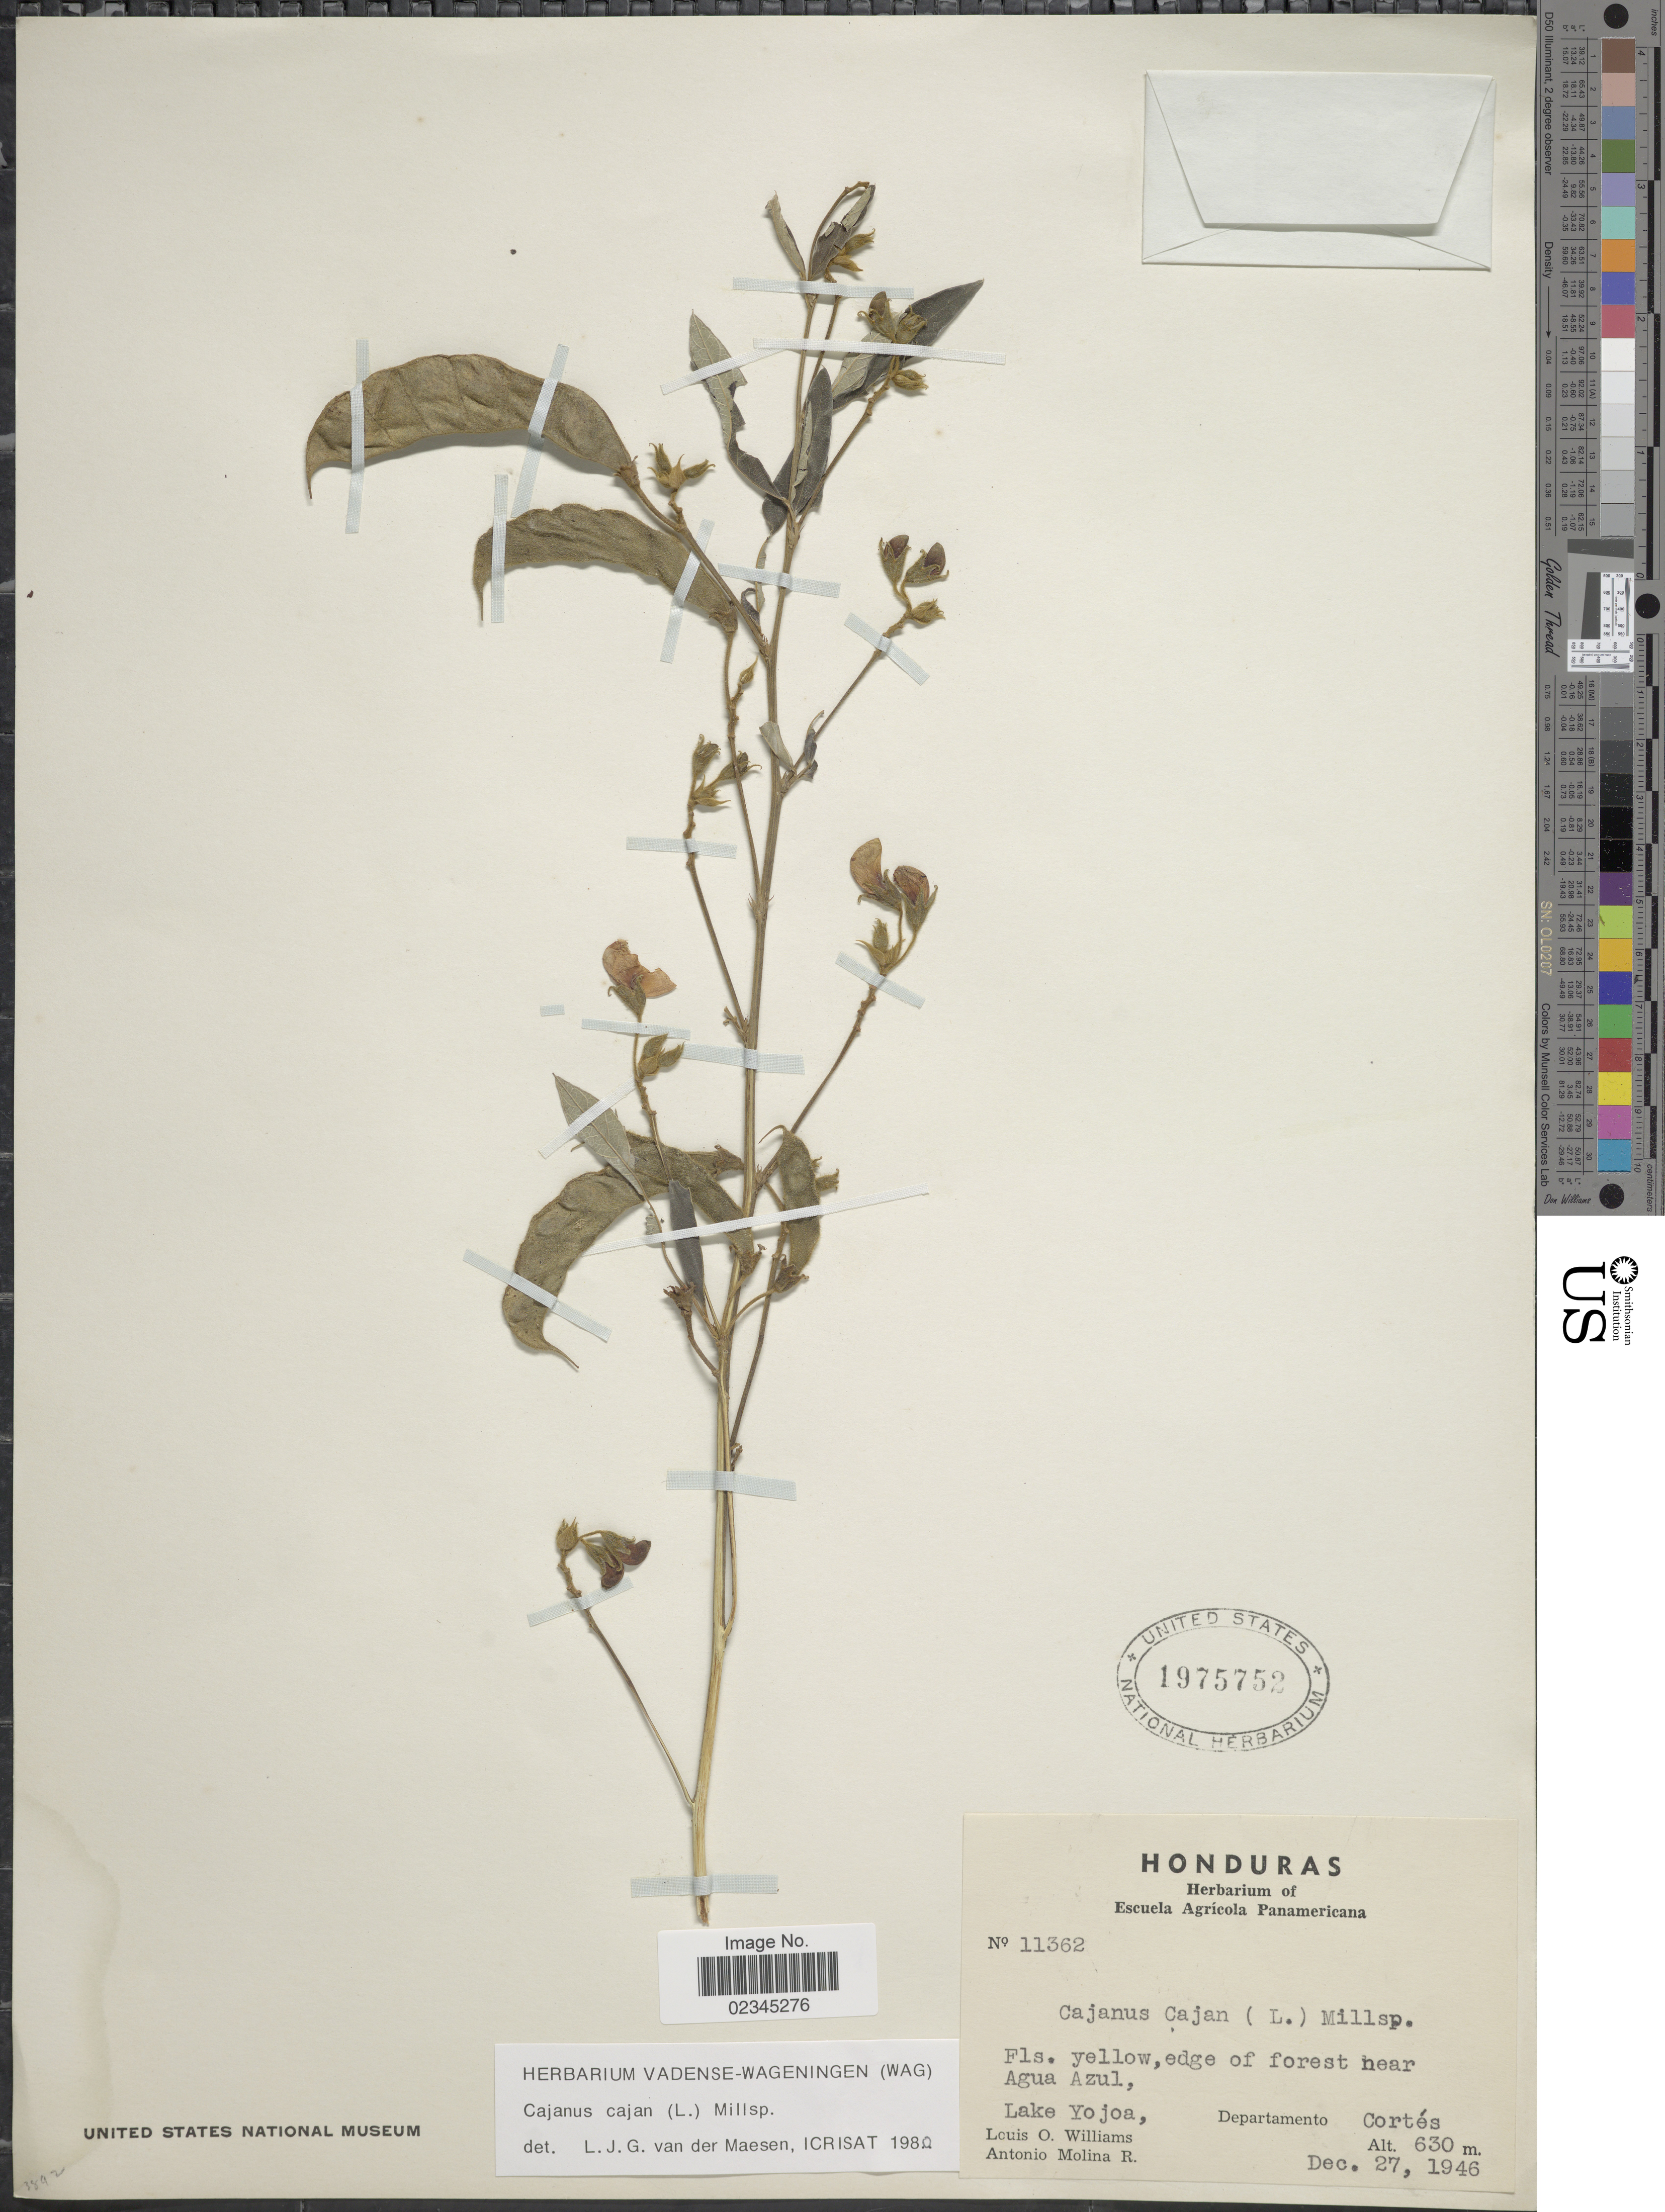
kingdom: Plantae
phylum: Tracheophyta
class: Magnoliopsida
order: Fabales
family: Fabaceae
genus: Cajanus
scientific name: Cajanus cajan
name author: (L.) Huth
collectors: L. O. Williams & A. Molina R.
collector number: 11362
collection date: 1946-12-27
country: Honduras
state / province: Cortés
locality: Near Agua Azul, Lake Yojoa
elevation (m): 630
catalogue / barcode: US 1975752